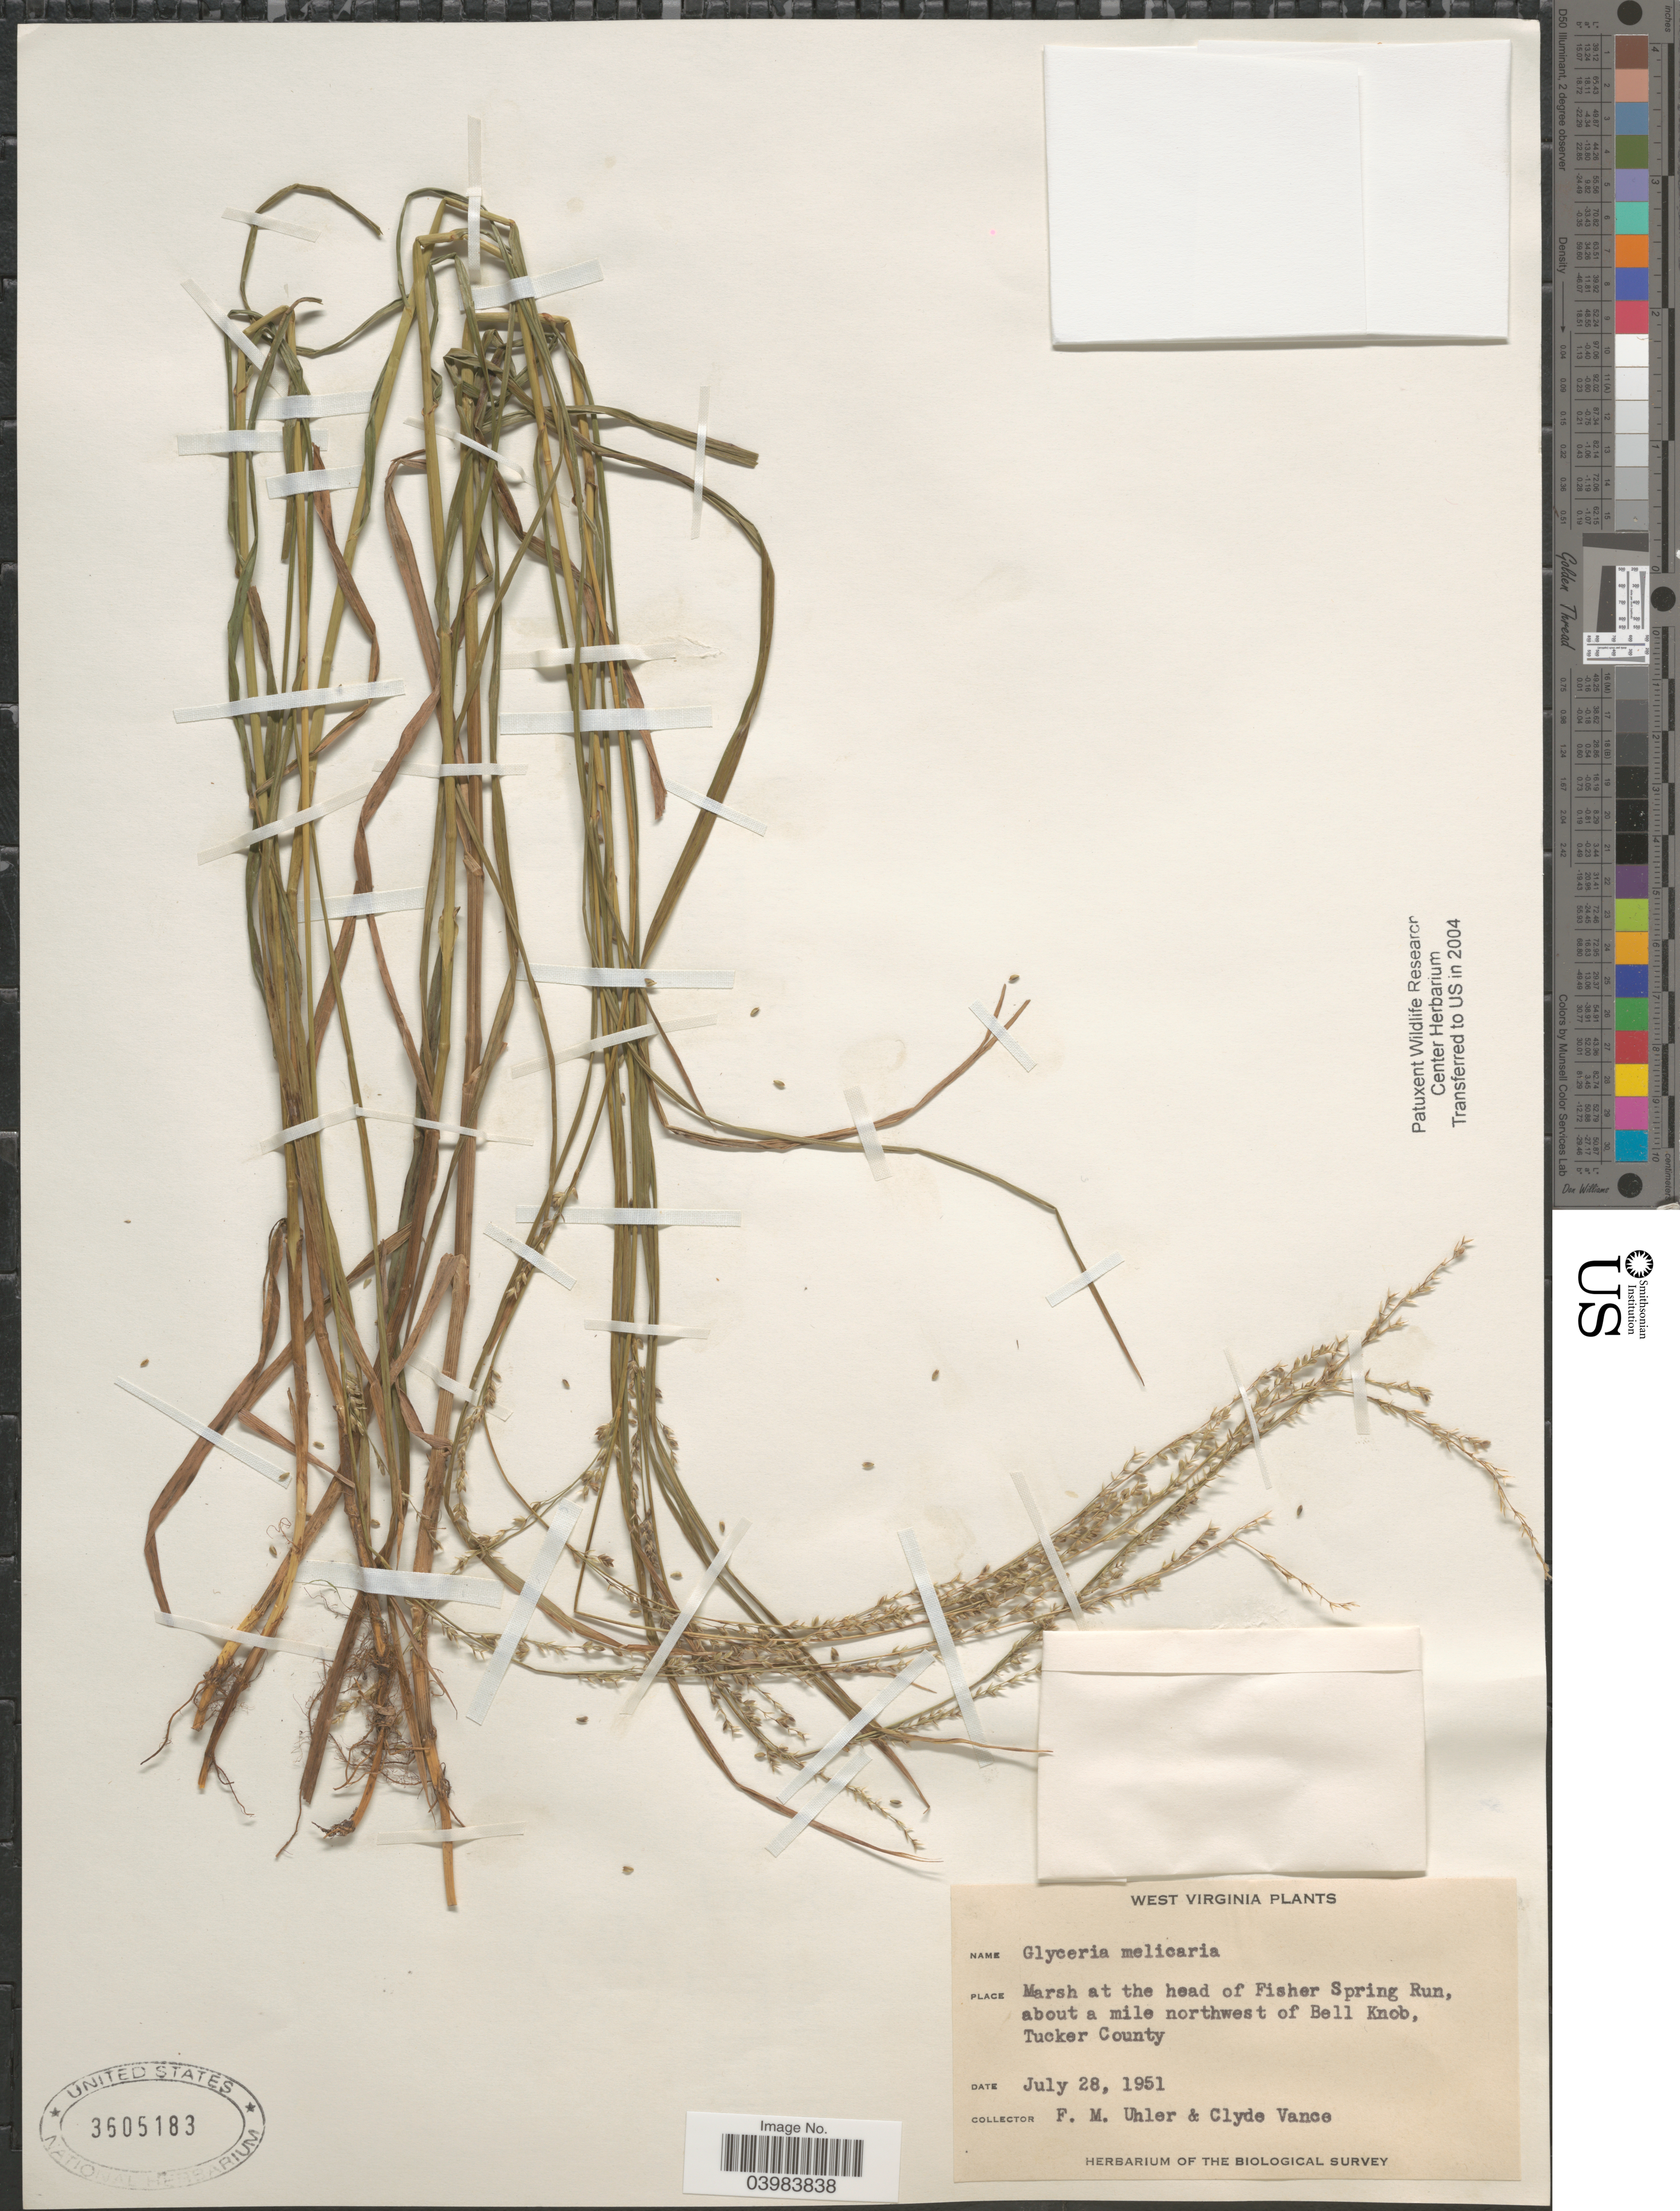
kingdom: Plantae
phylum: Tracheophyta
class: Liliopsida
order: Poales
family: Poaceae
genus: Glyceria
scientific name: Glyceria melicaria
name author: (Michx.) F.T. Hubb.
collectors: F. M. Uhler & C. Vance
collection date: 1951-07-28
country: United States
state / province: West Virginia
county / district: Tucker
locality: Marsh at the head of Fisher Spring Run, about a mile northwest of Bell Knob, Tucker County.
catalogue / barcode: US 3605183